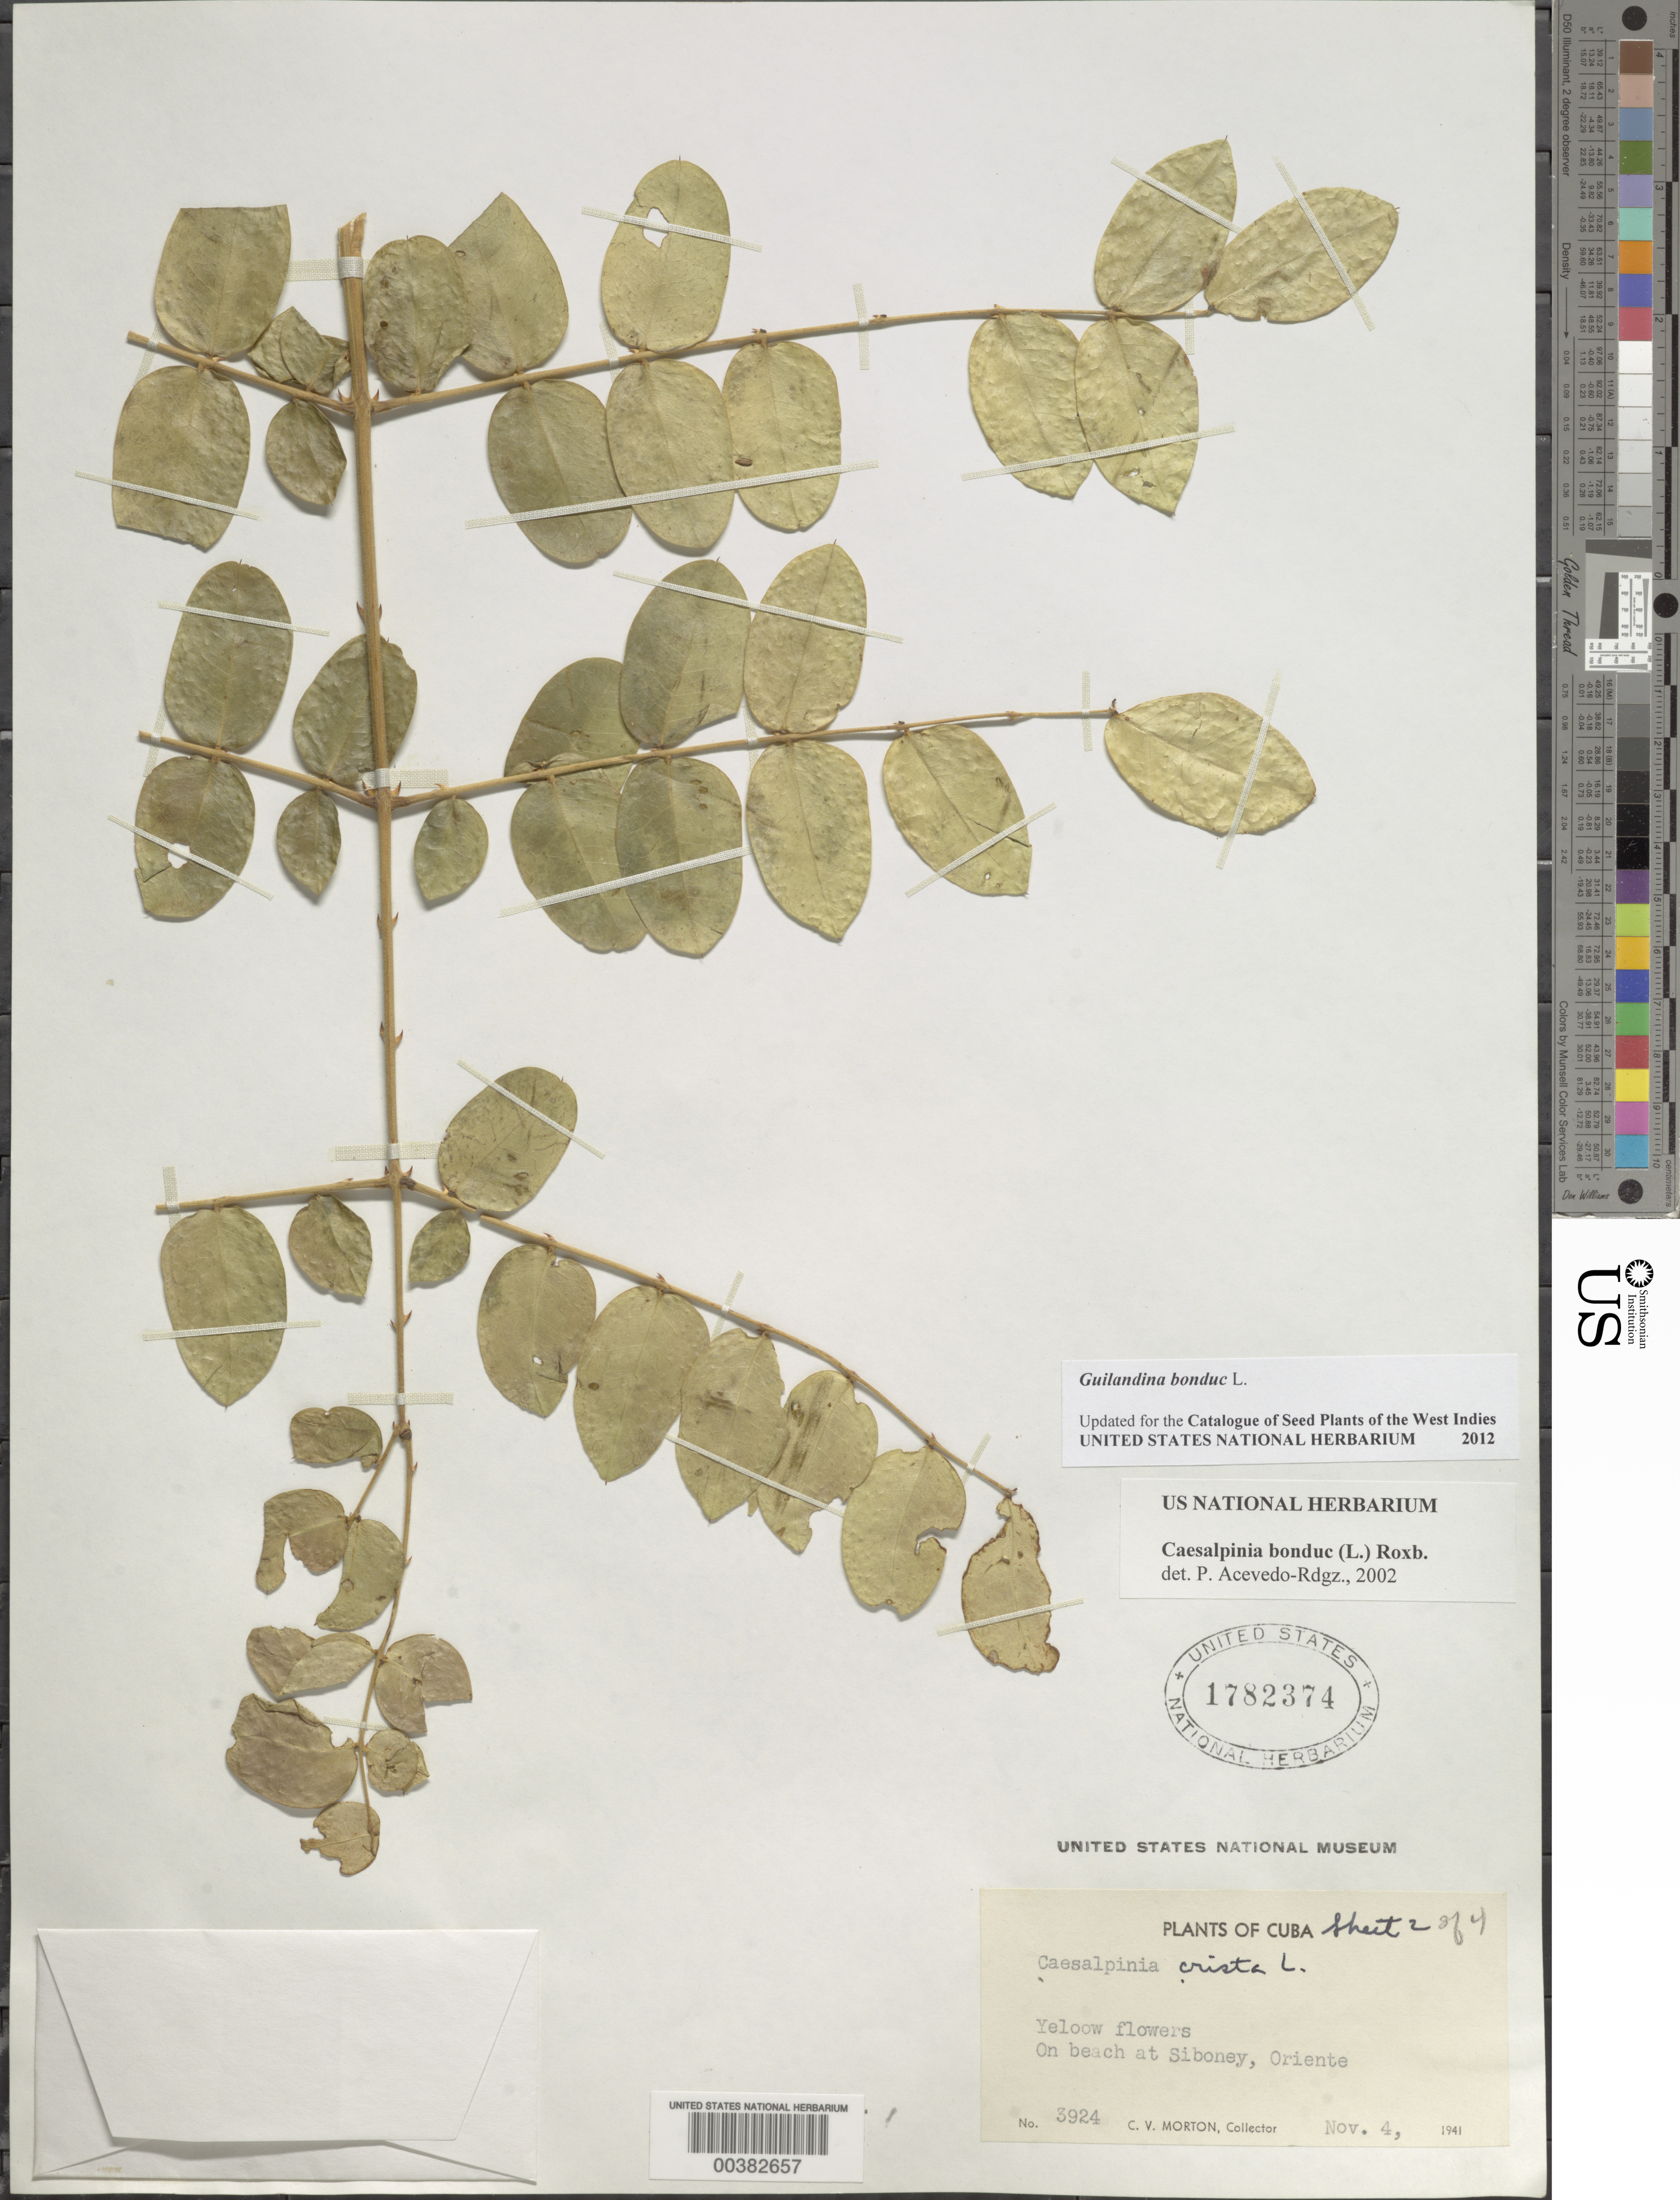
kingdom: Plantae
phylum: Tracheophyta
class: Magnoliopsida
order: Fabales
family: Fabaceae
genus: Guilandina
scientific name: Guilandina bonduc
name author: L.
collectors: C. V. Morton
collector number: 3924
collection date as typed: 04 Nov 1941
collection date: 1941-11-04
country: Cuba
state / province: Oriente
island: Greater Antilles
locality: On beach at siboney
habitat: On beach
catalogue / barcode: US 1782374